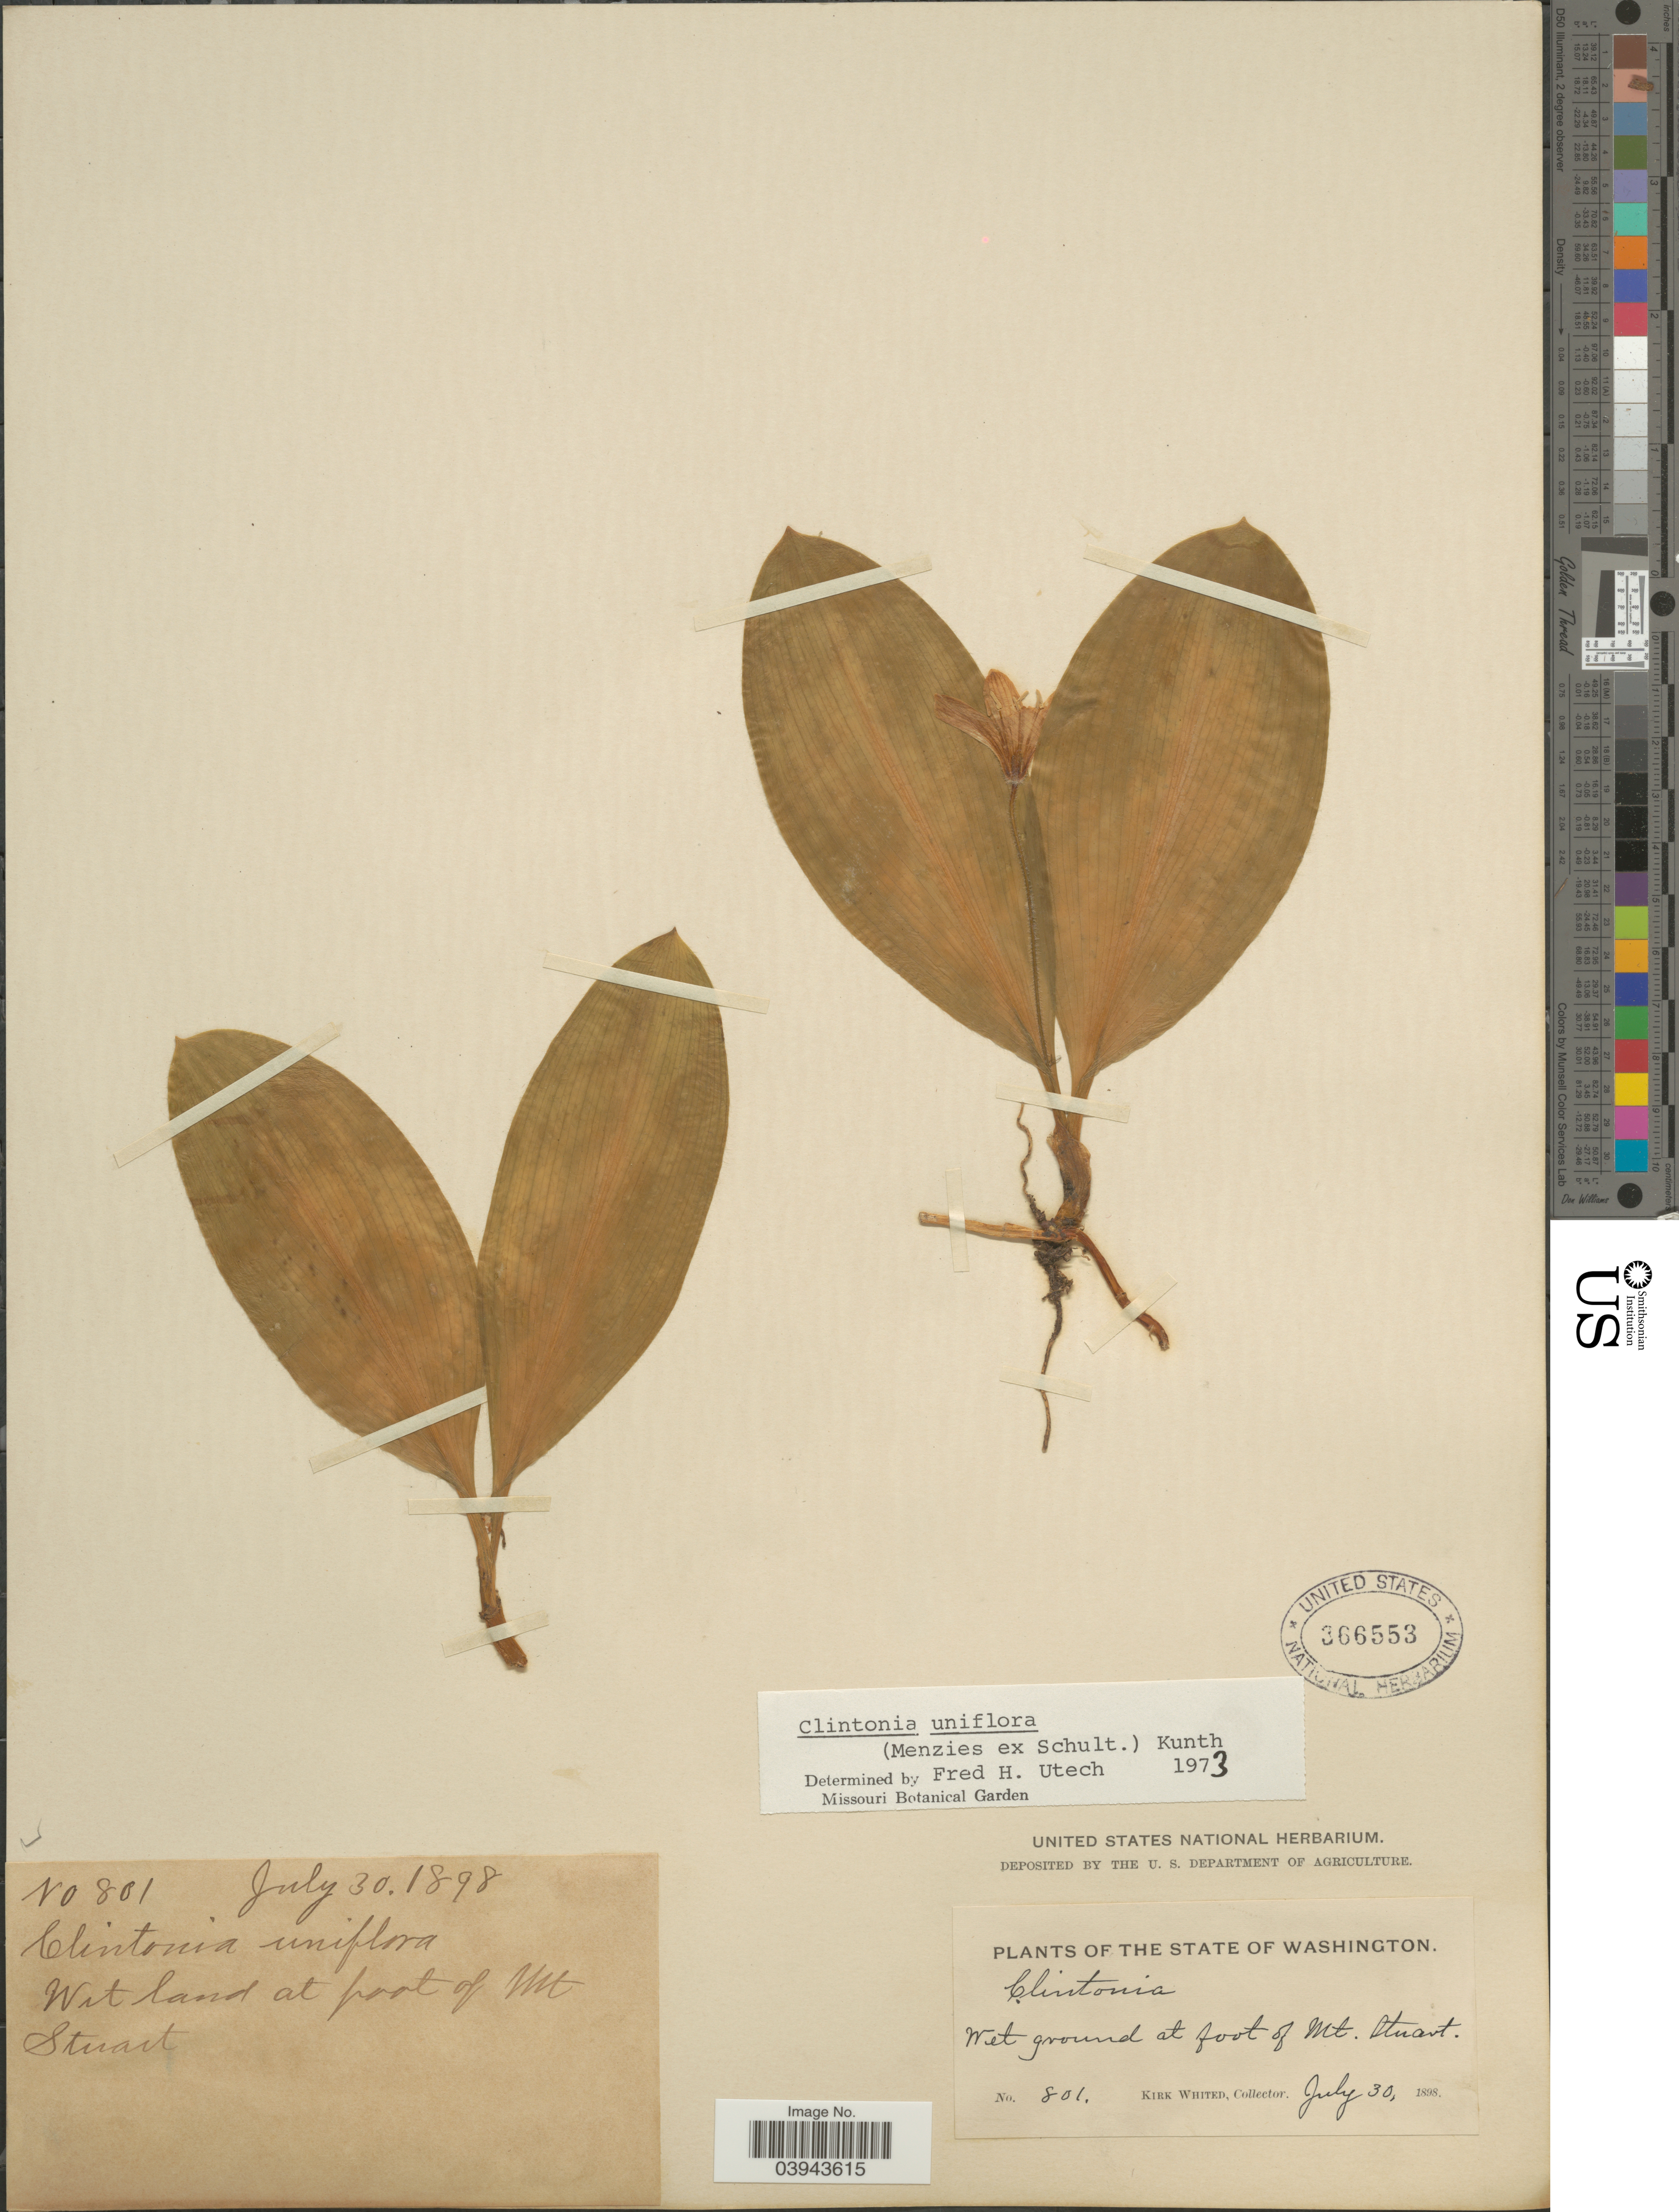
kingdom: Plantae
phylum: Tracheophyta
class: Liliopsida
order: Liliales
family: Liliaceae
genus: Clintonia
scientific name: Clintonia uniflora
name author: Kunth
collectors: K. Whited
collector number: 801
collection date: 1898-07-30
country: United States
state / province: Washington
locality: Wet land at foot of Mt Stuart.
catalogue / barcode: US 366553